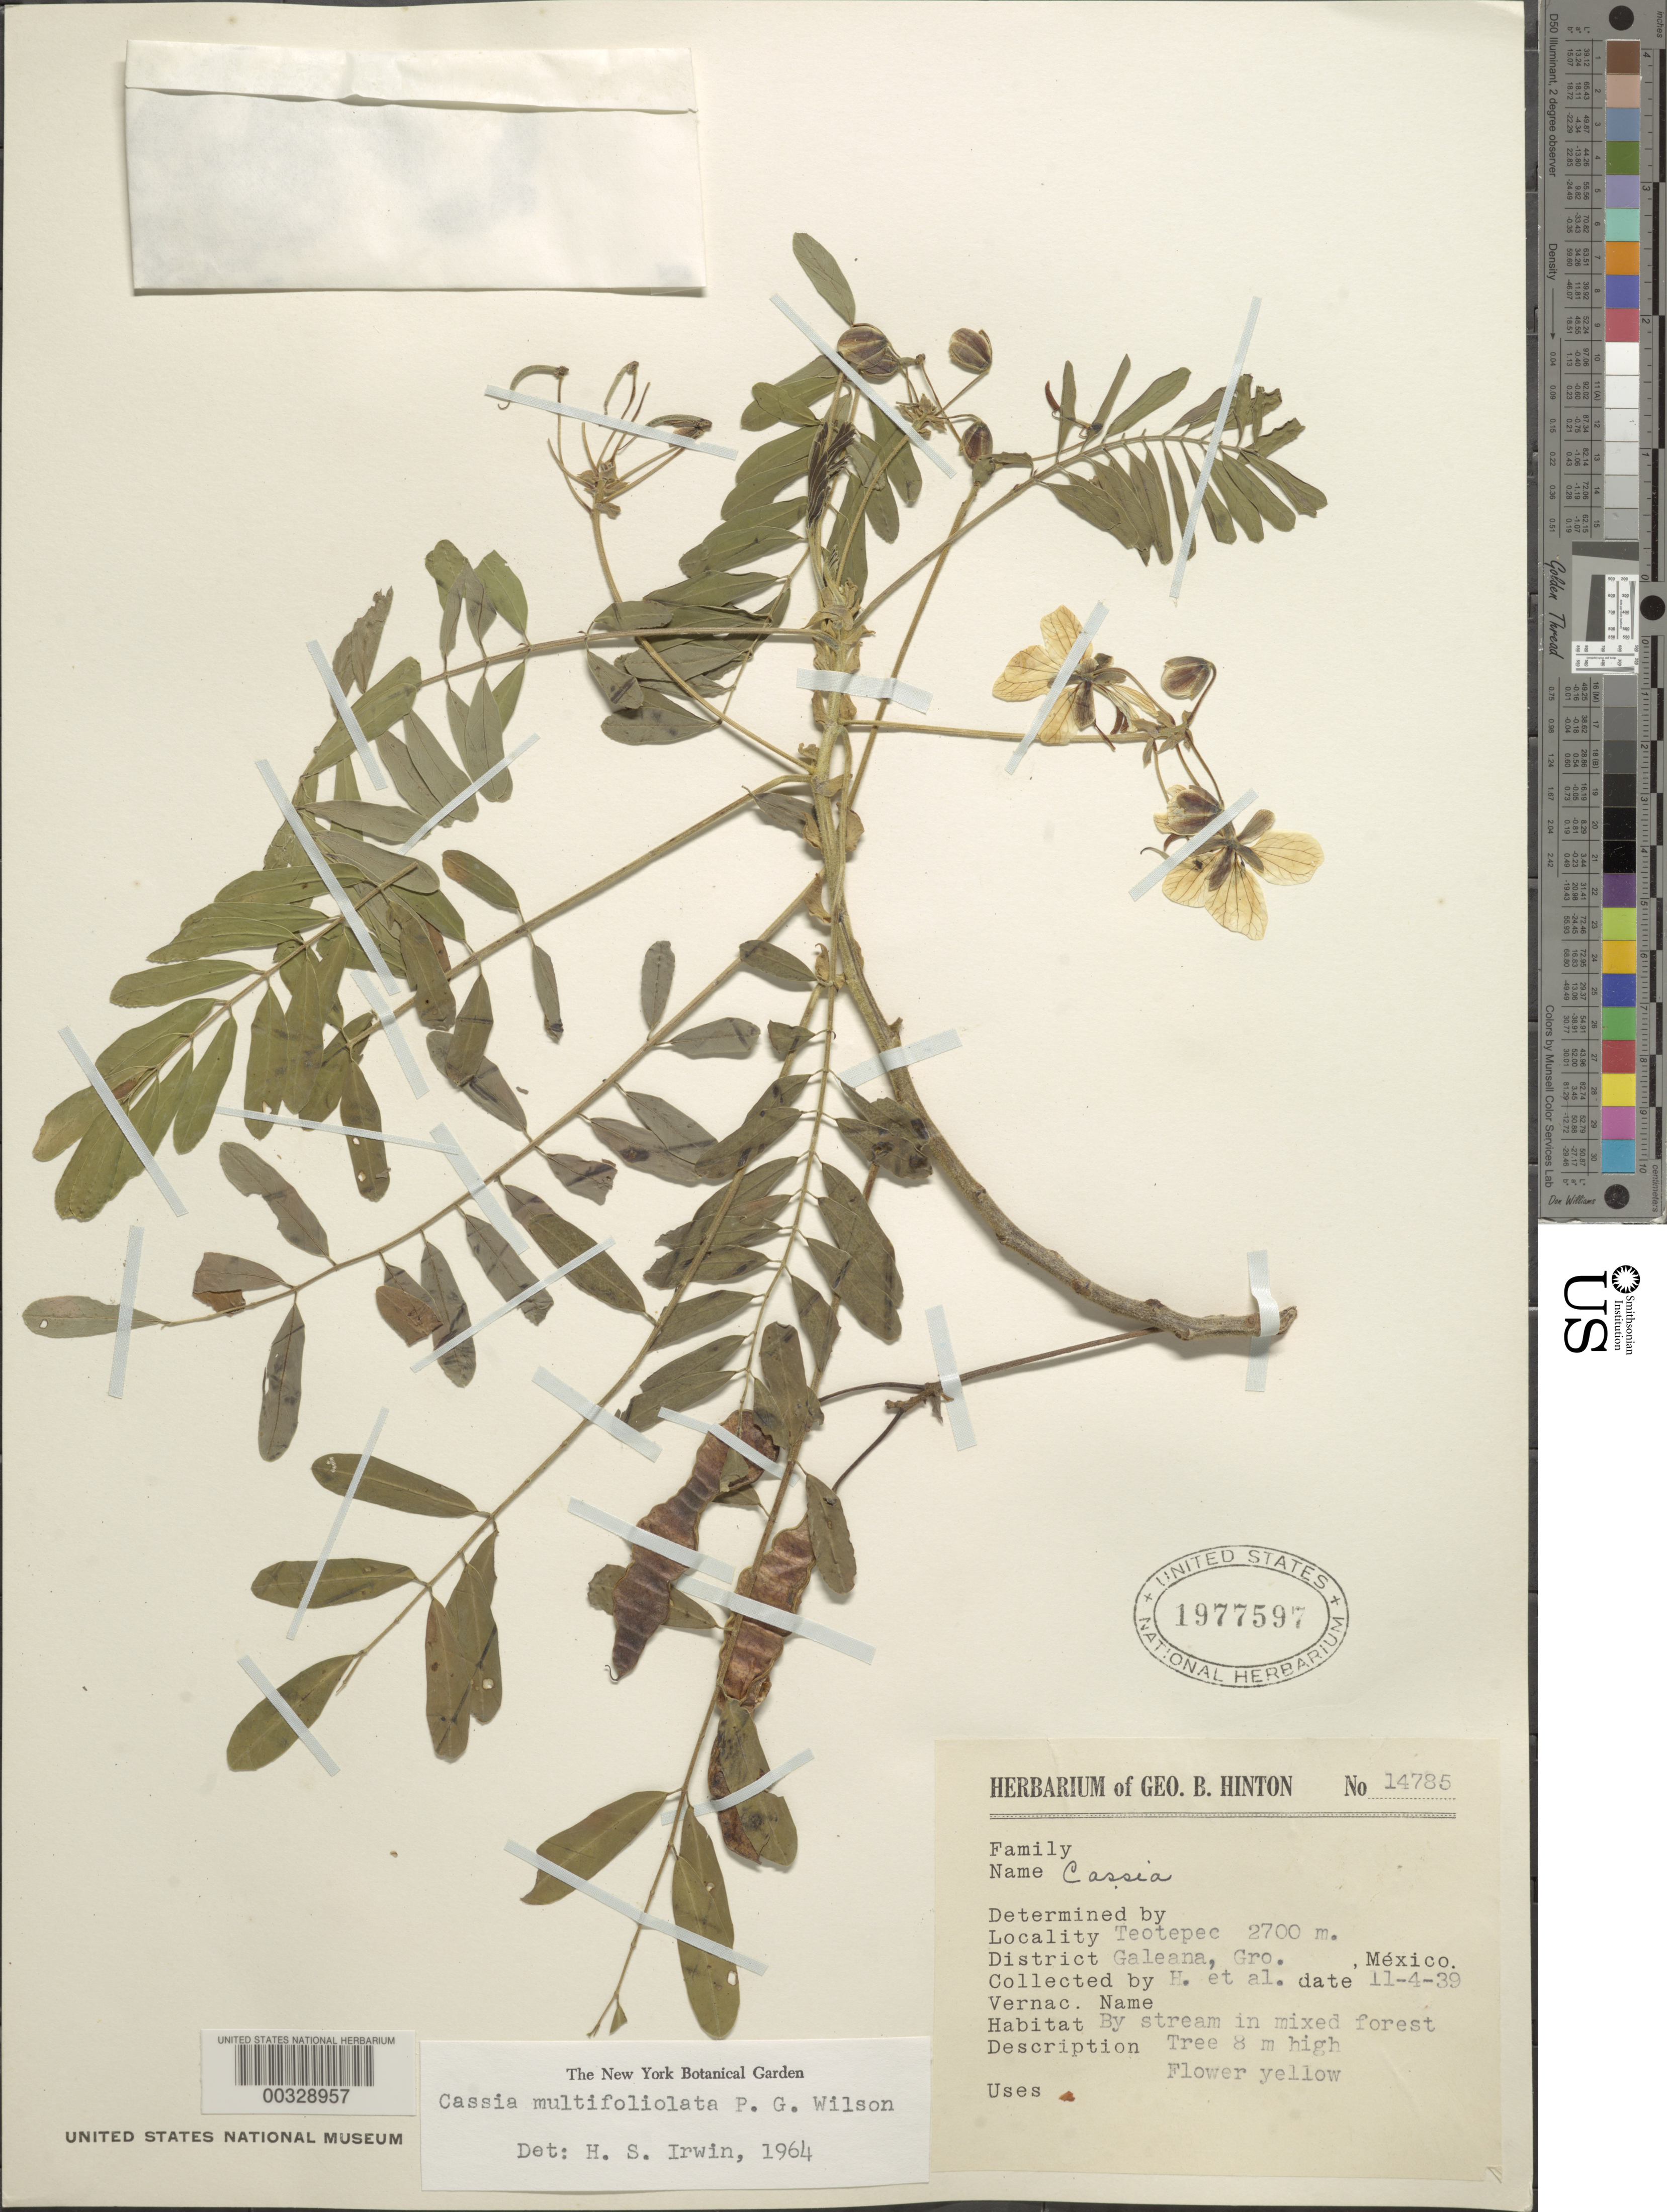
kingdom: Plantae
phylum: Tracheophyta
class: Magnoliopsida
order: Fabales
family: Fabaceae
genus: Senna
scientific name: Senna multifoliolata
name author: (Paul G. Wilson) H.S. Irwin & Barneby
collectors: G. B. Hinton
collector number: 14785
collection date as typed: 04 Nov 1939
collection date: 1939-11-04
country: Mexico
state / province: Guerrero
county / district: Tecpan De Galeana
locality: Galeana mun. (?), Teotepec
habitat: By stream in mixed forest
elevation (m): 2700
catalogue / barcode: US 1977597